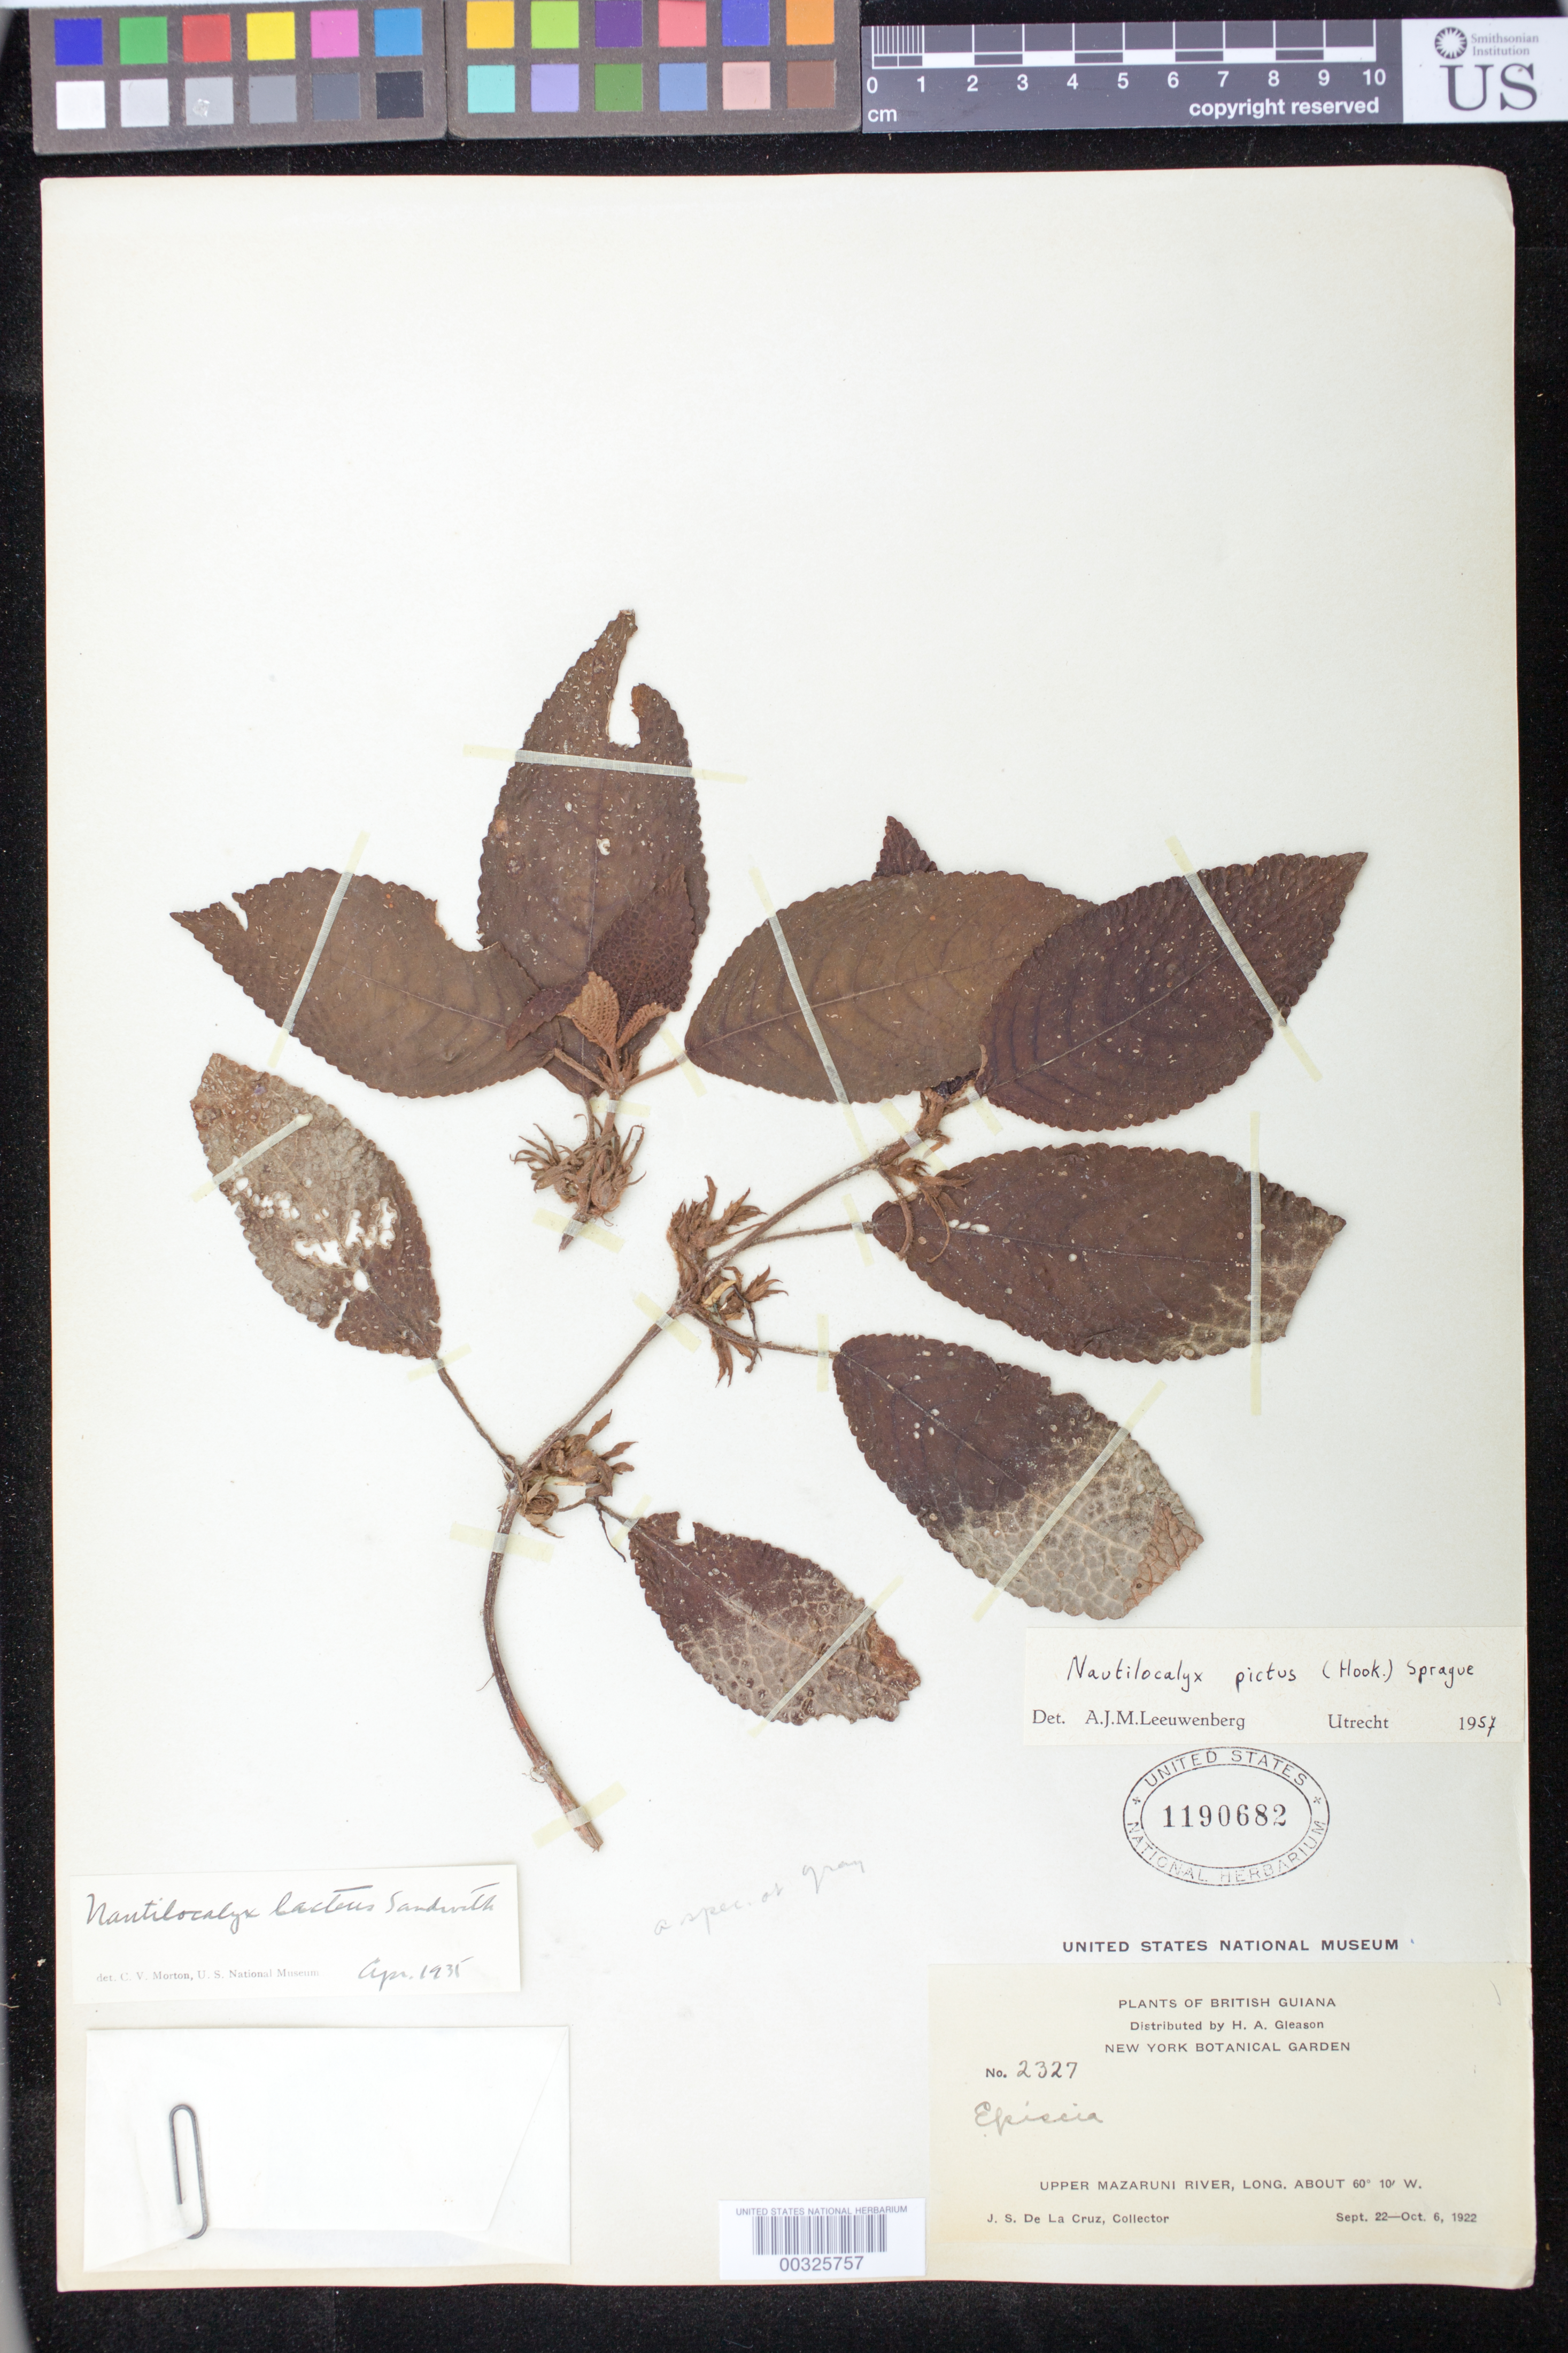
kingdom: Plantae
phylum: Tracheophyta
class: Magnoliopsida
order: Lamiales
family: Gesneriaceae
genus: Nautilocalyx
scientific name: Nautilocalyx pictus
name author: (Hook.) Sprague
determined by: Skog, Laurence E.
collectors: J. S. de la Cruz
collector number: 2327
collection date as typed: Sep-Oct 1922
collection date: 1922-09/1922-10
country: Guyana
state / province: Cuyuni-Mazaruni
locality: Upper Mazaruni River, long. about 60° 10' W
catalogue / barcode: US 1190682